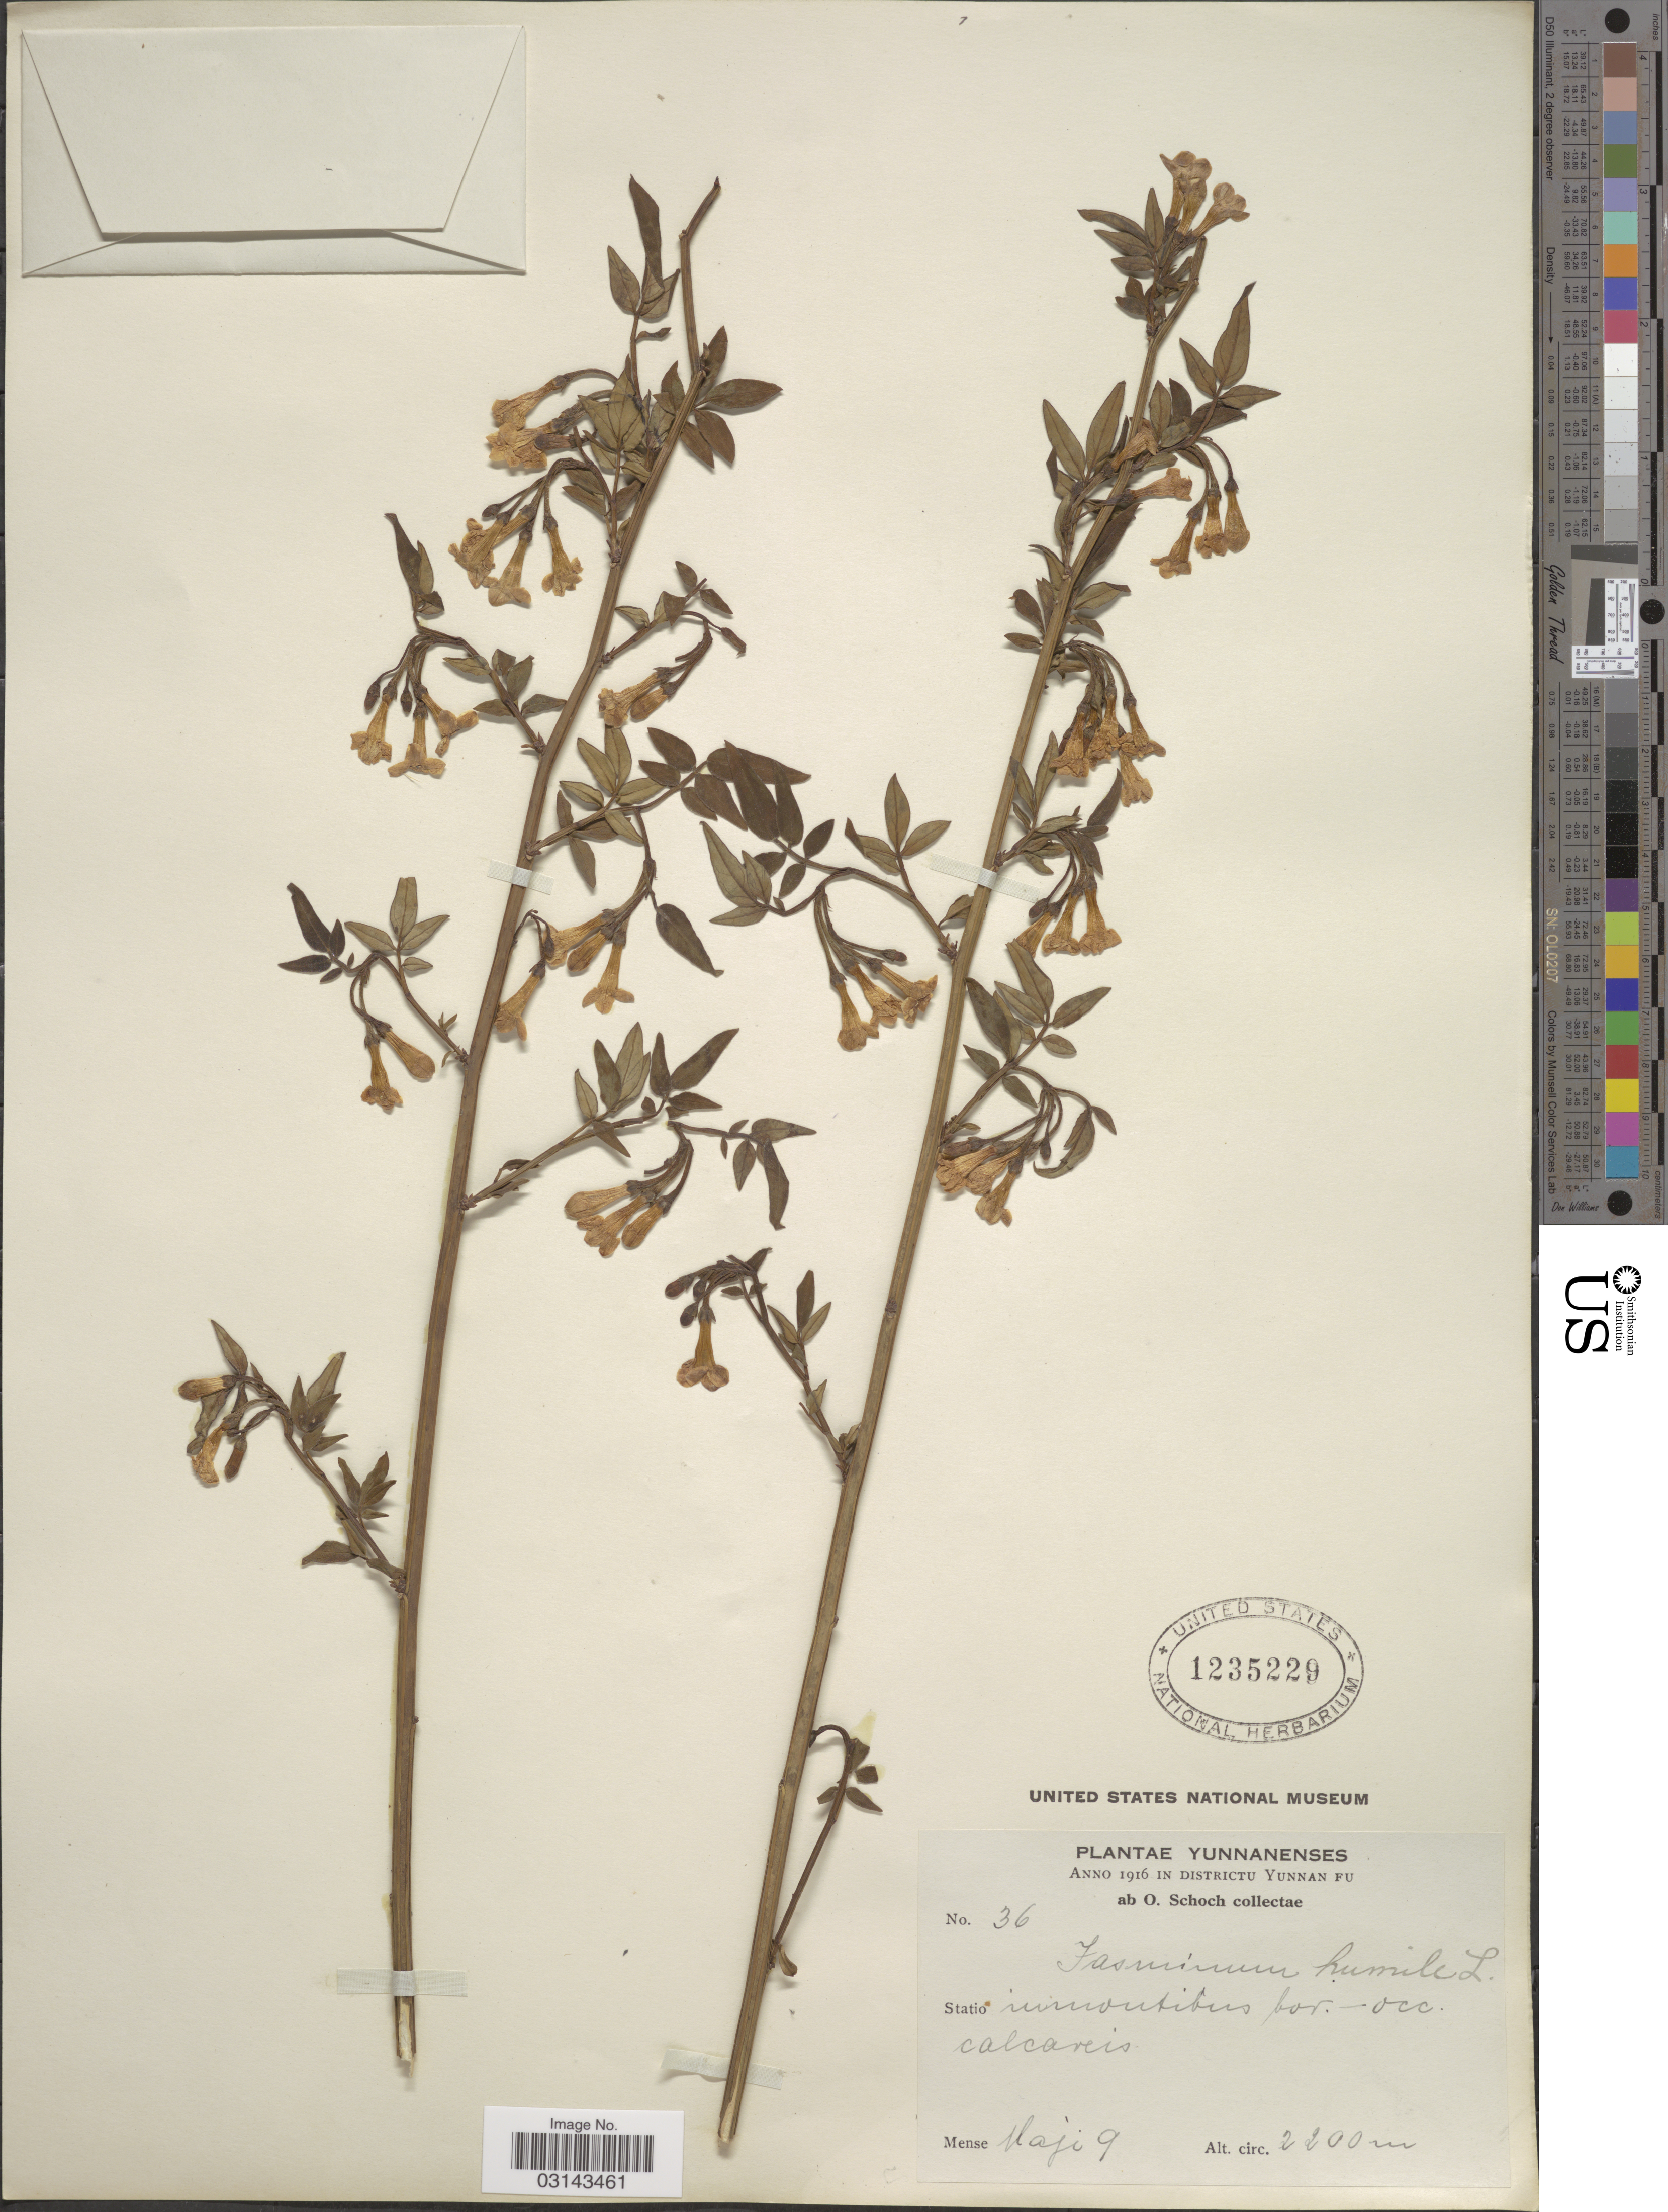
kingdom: Plantae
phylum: Tracheophyta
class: Magnoliopsida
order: Lamiales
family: Oleaceae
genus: Jasminum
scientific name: Jasminum humile var. humile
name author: L.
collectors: O. Schoch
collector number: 36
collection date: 1916-05-09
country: China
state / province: Yunnan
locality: Districtu Yunnan Fu.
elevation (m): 2200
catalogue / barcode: US 1235229